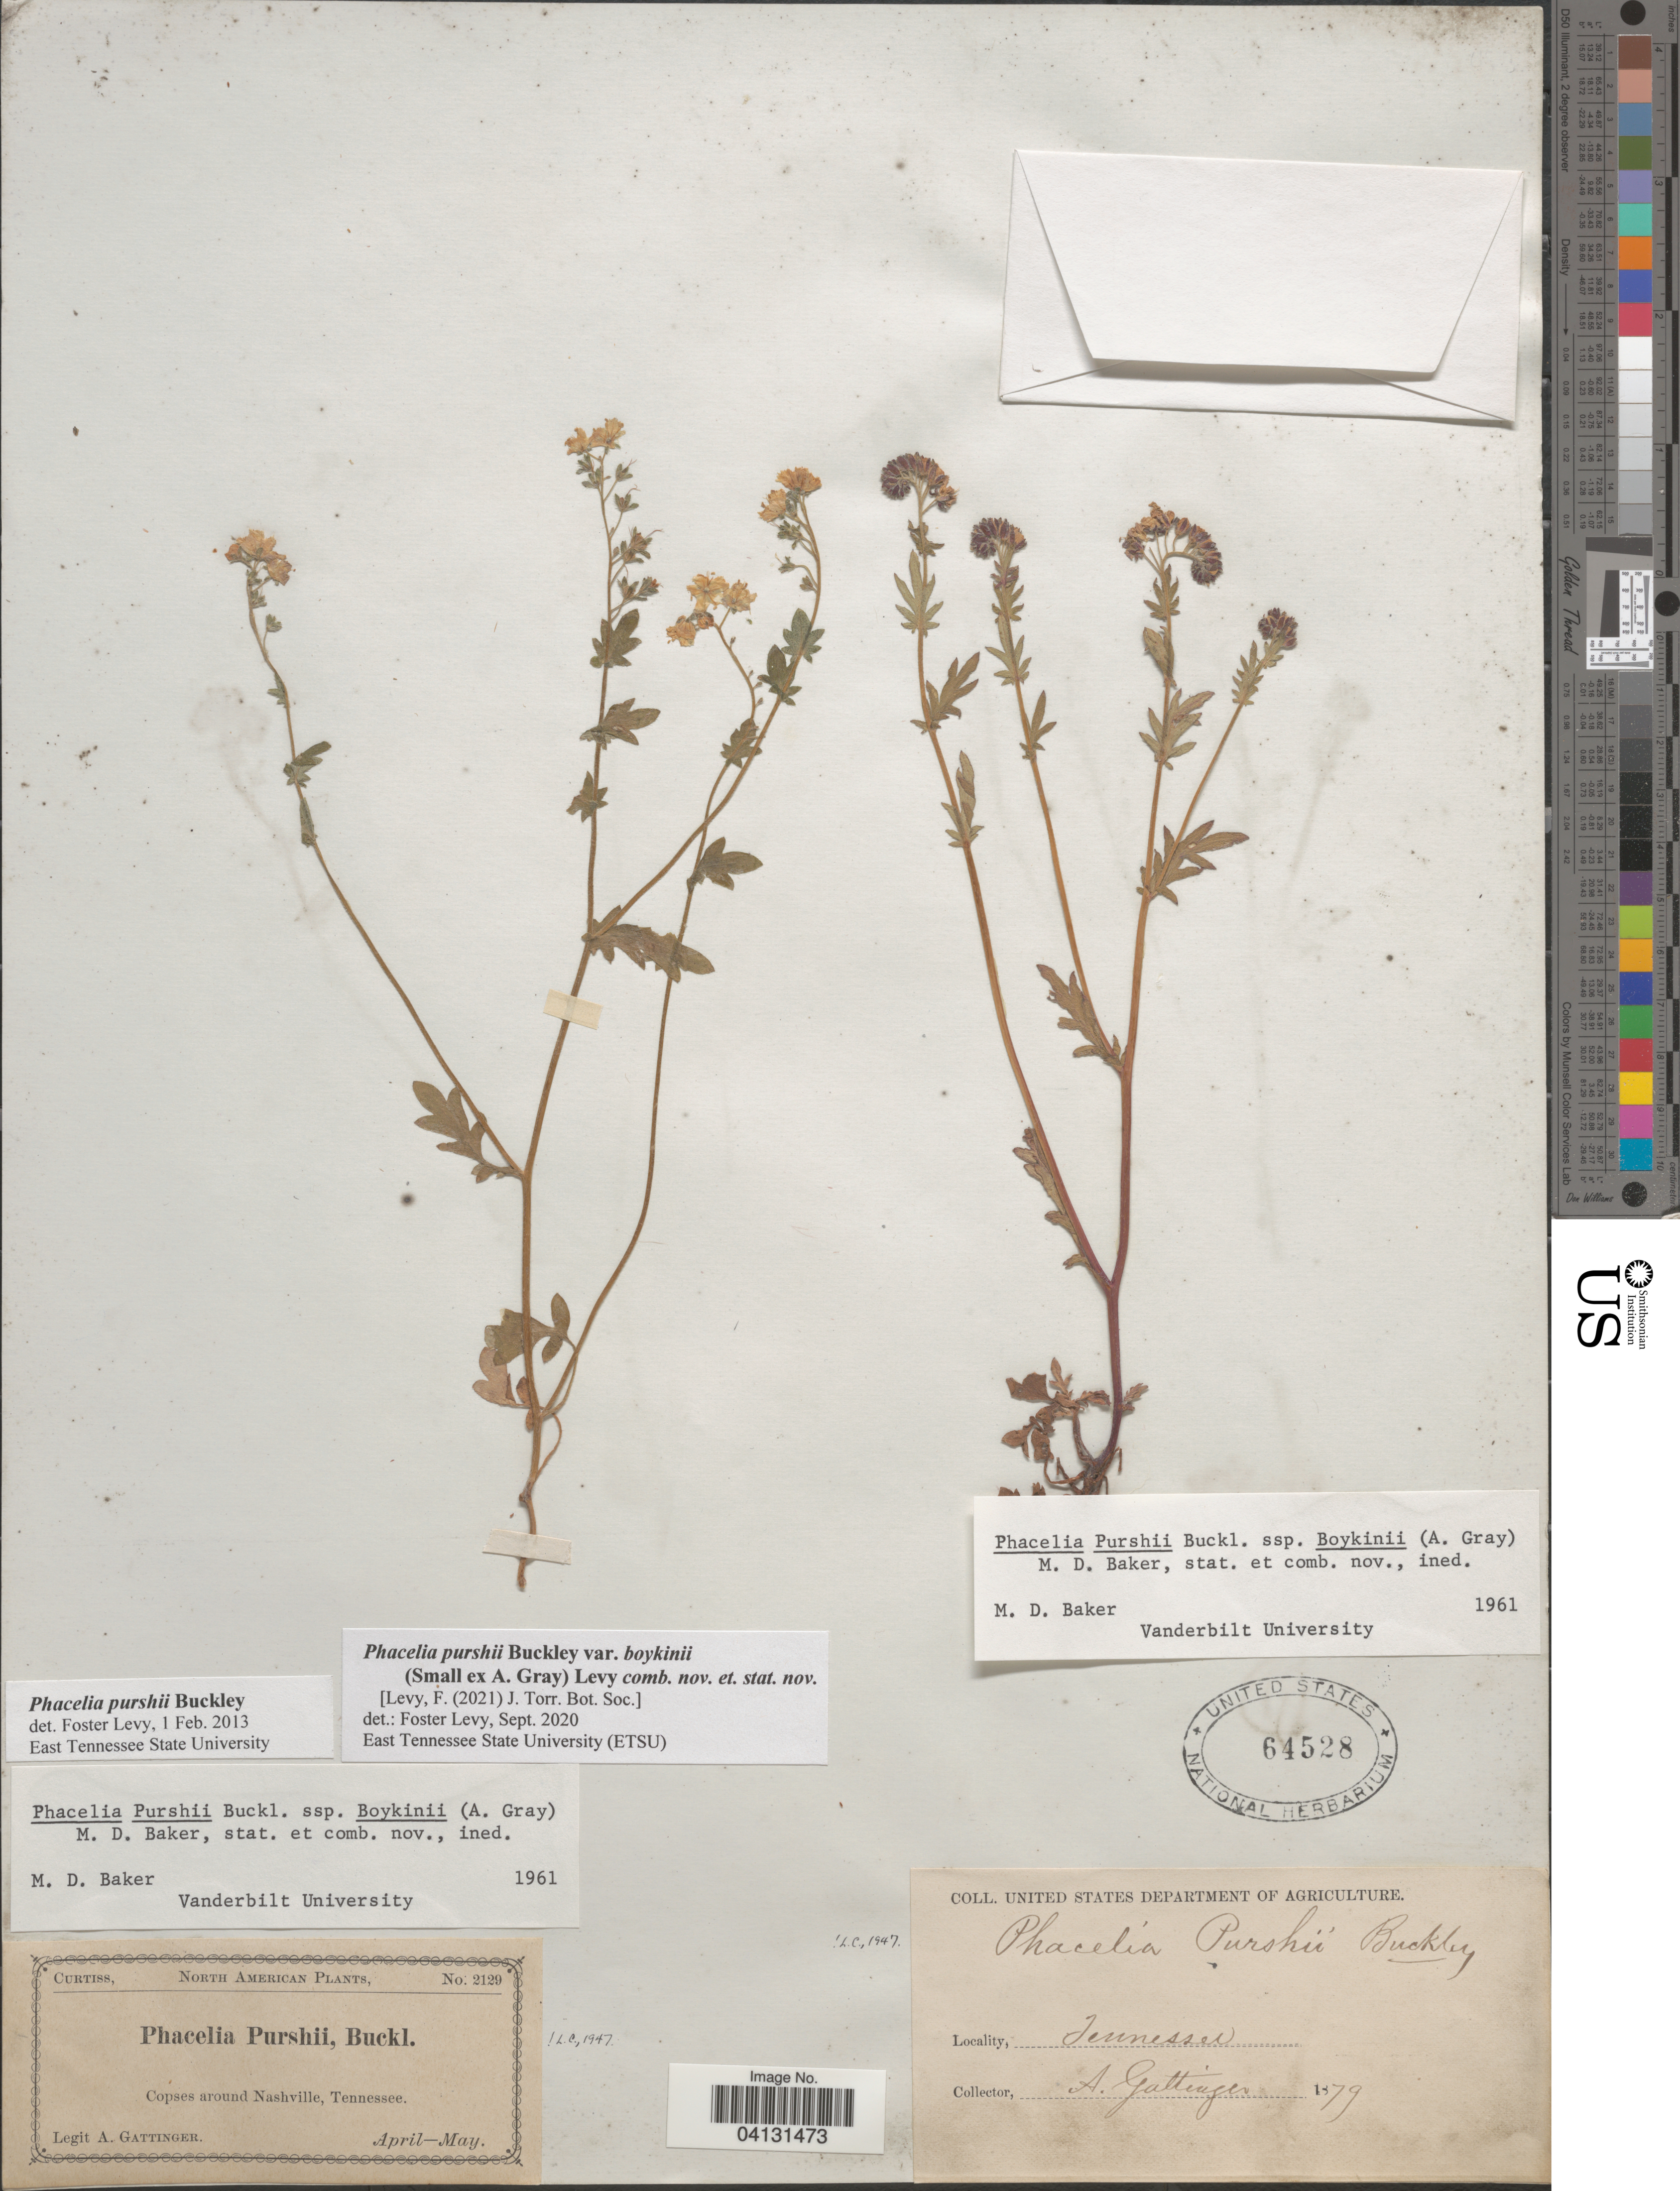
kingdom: Plantae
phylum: Tracheophyta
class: Magnoliopsida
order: Boraginales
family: Hydrophyllaceae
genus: Phacelia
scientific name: Phacelia purshii var. boykinii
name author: (Small ex A. Gray) Levy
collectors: A. Gattinger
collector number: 2129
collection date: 1879-04/1879-05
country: United States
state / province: Tennessee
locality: Copses around Nashville.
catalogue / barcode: US 64528